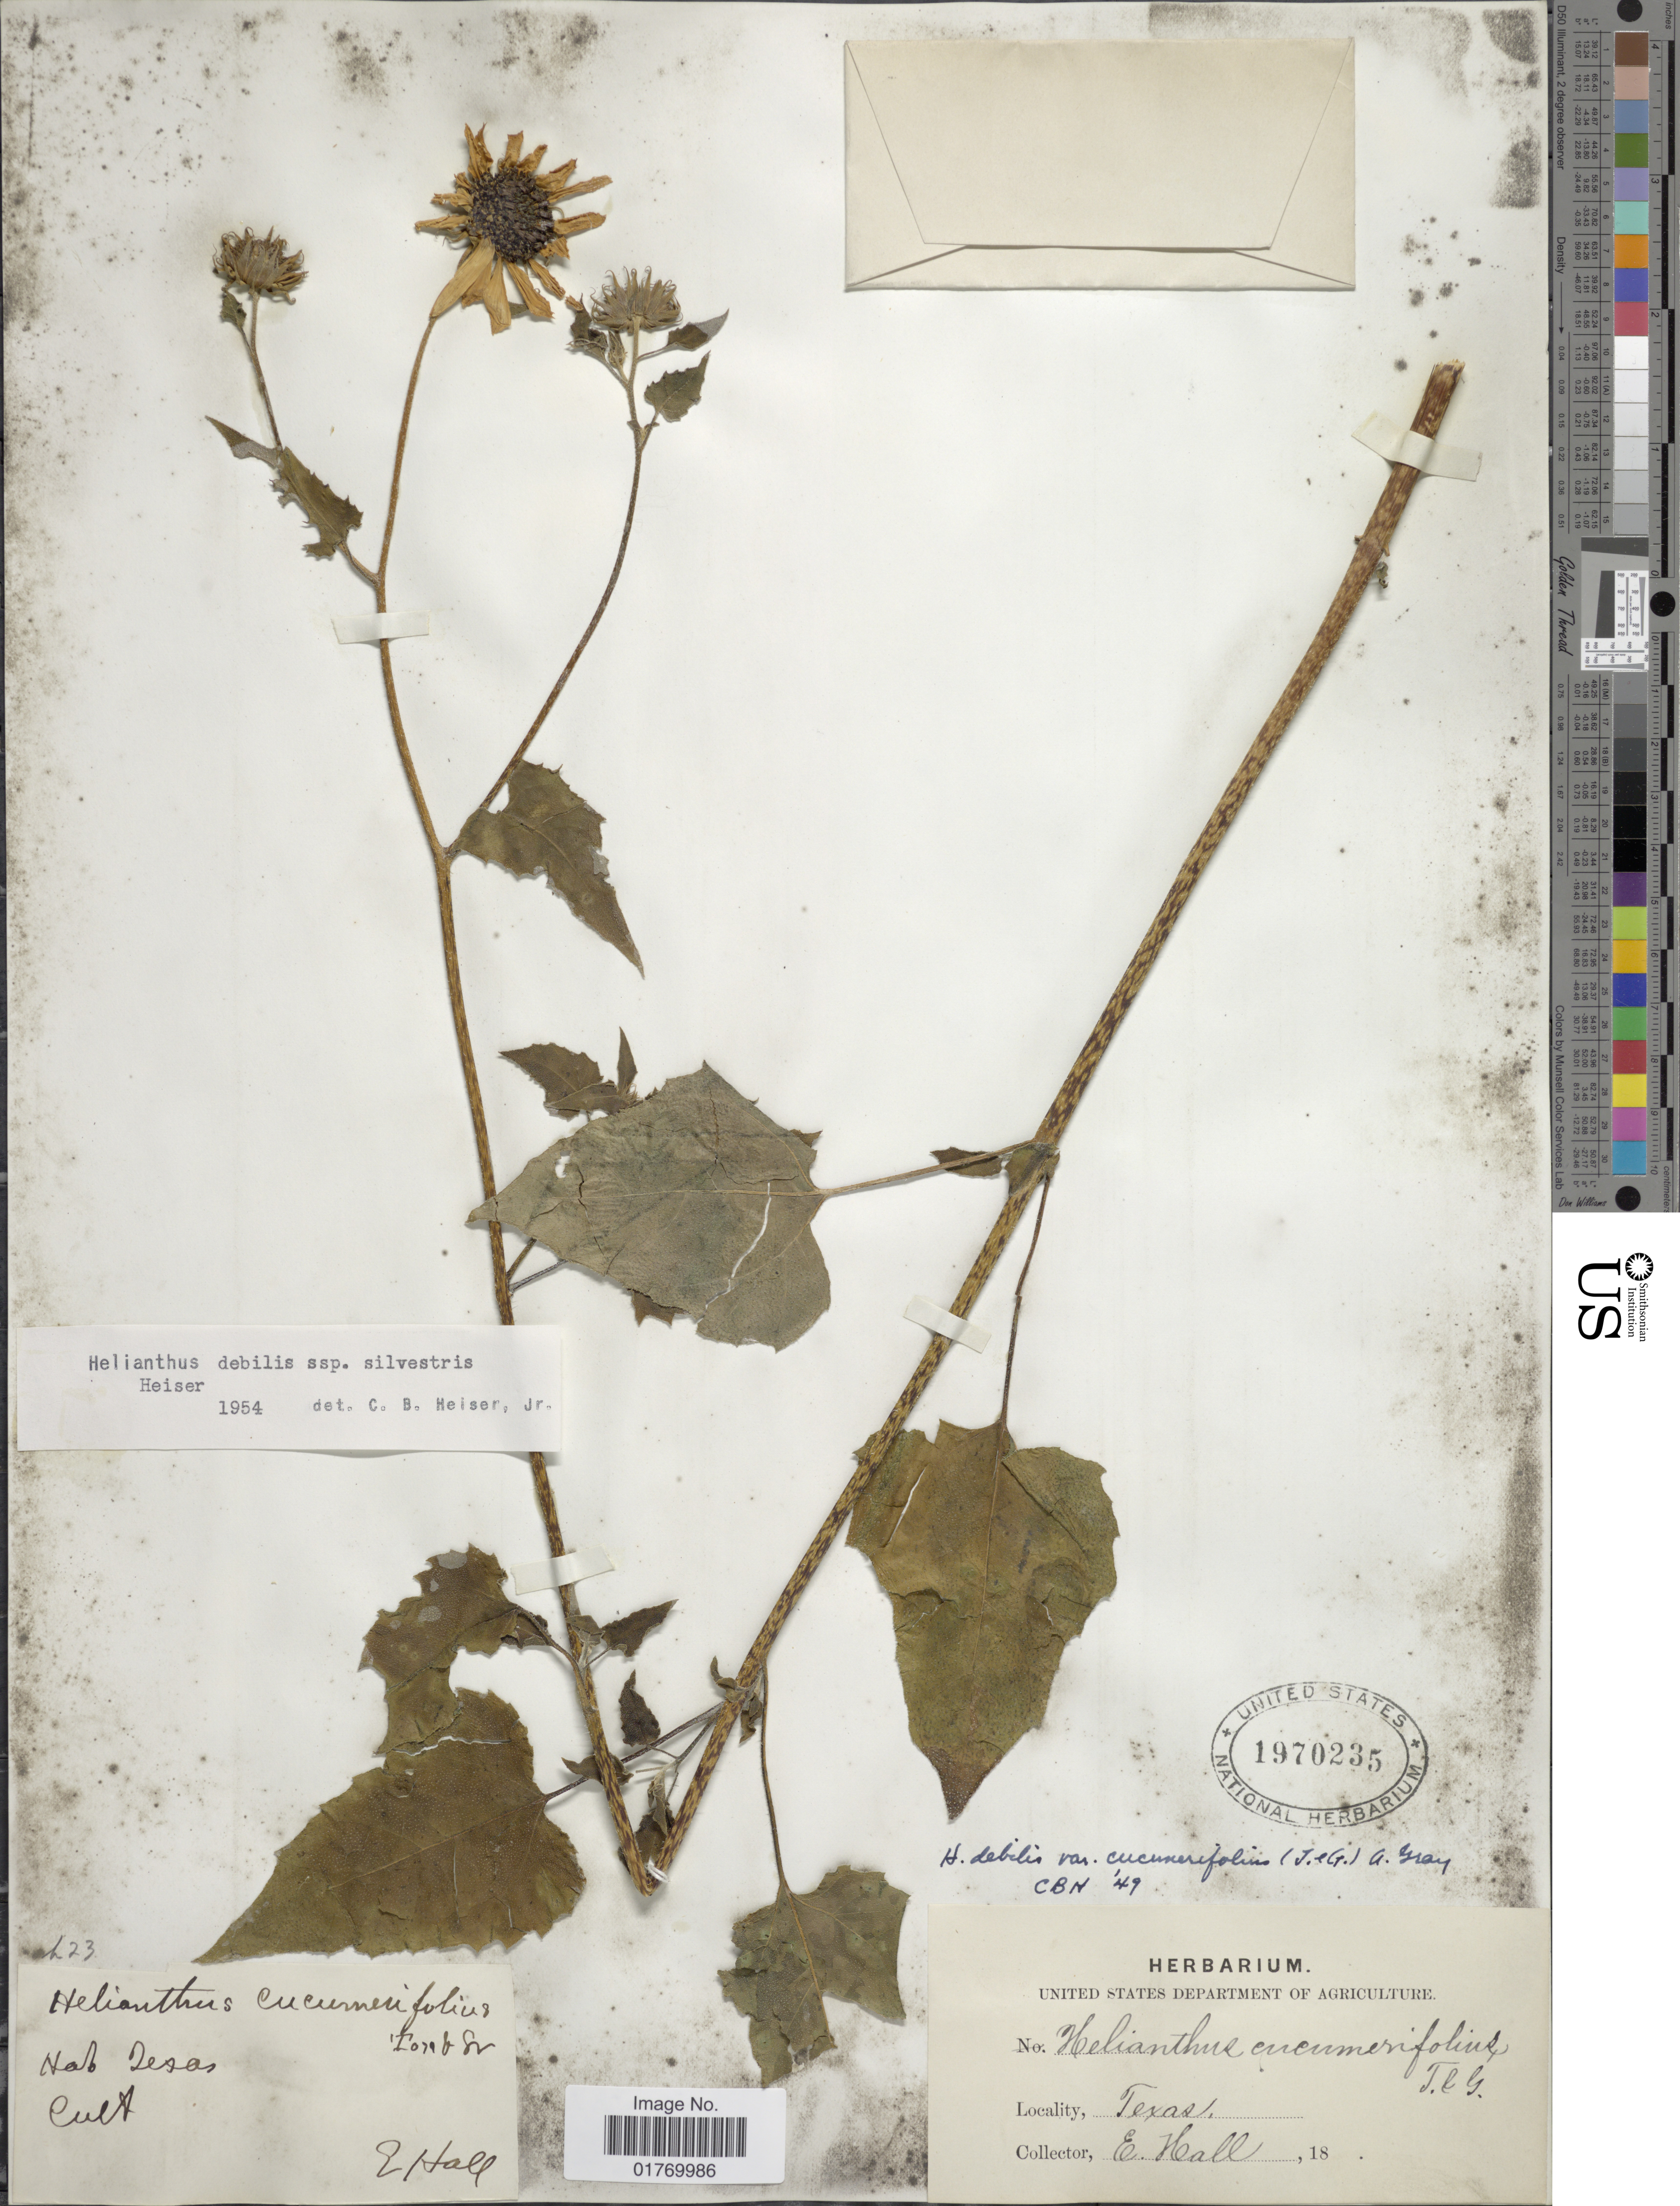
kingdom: Plantae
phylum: Tracheophyta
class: Magnoliopsida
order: Asterales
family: Asteraceae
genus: Helianthus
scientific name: Helianthus debilis subsp. sylvestris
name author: Heiser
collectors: E. Hall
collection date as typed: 18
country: United States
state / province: Texas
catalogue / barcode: US 1970235